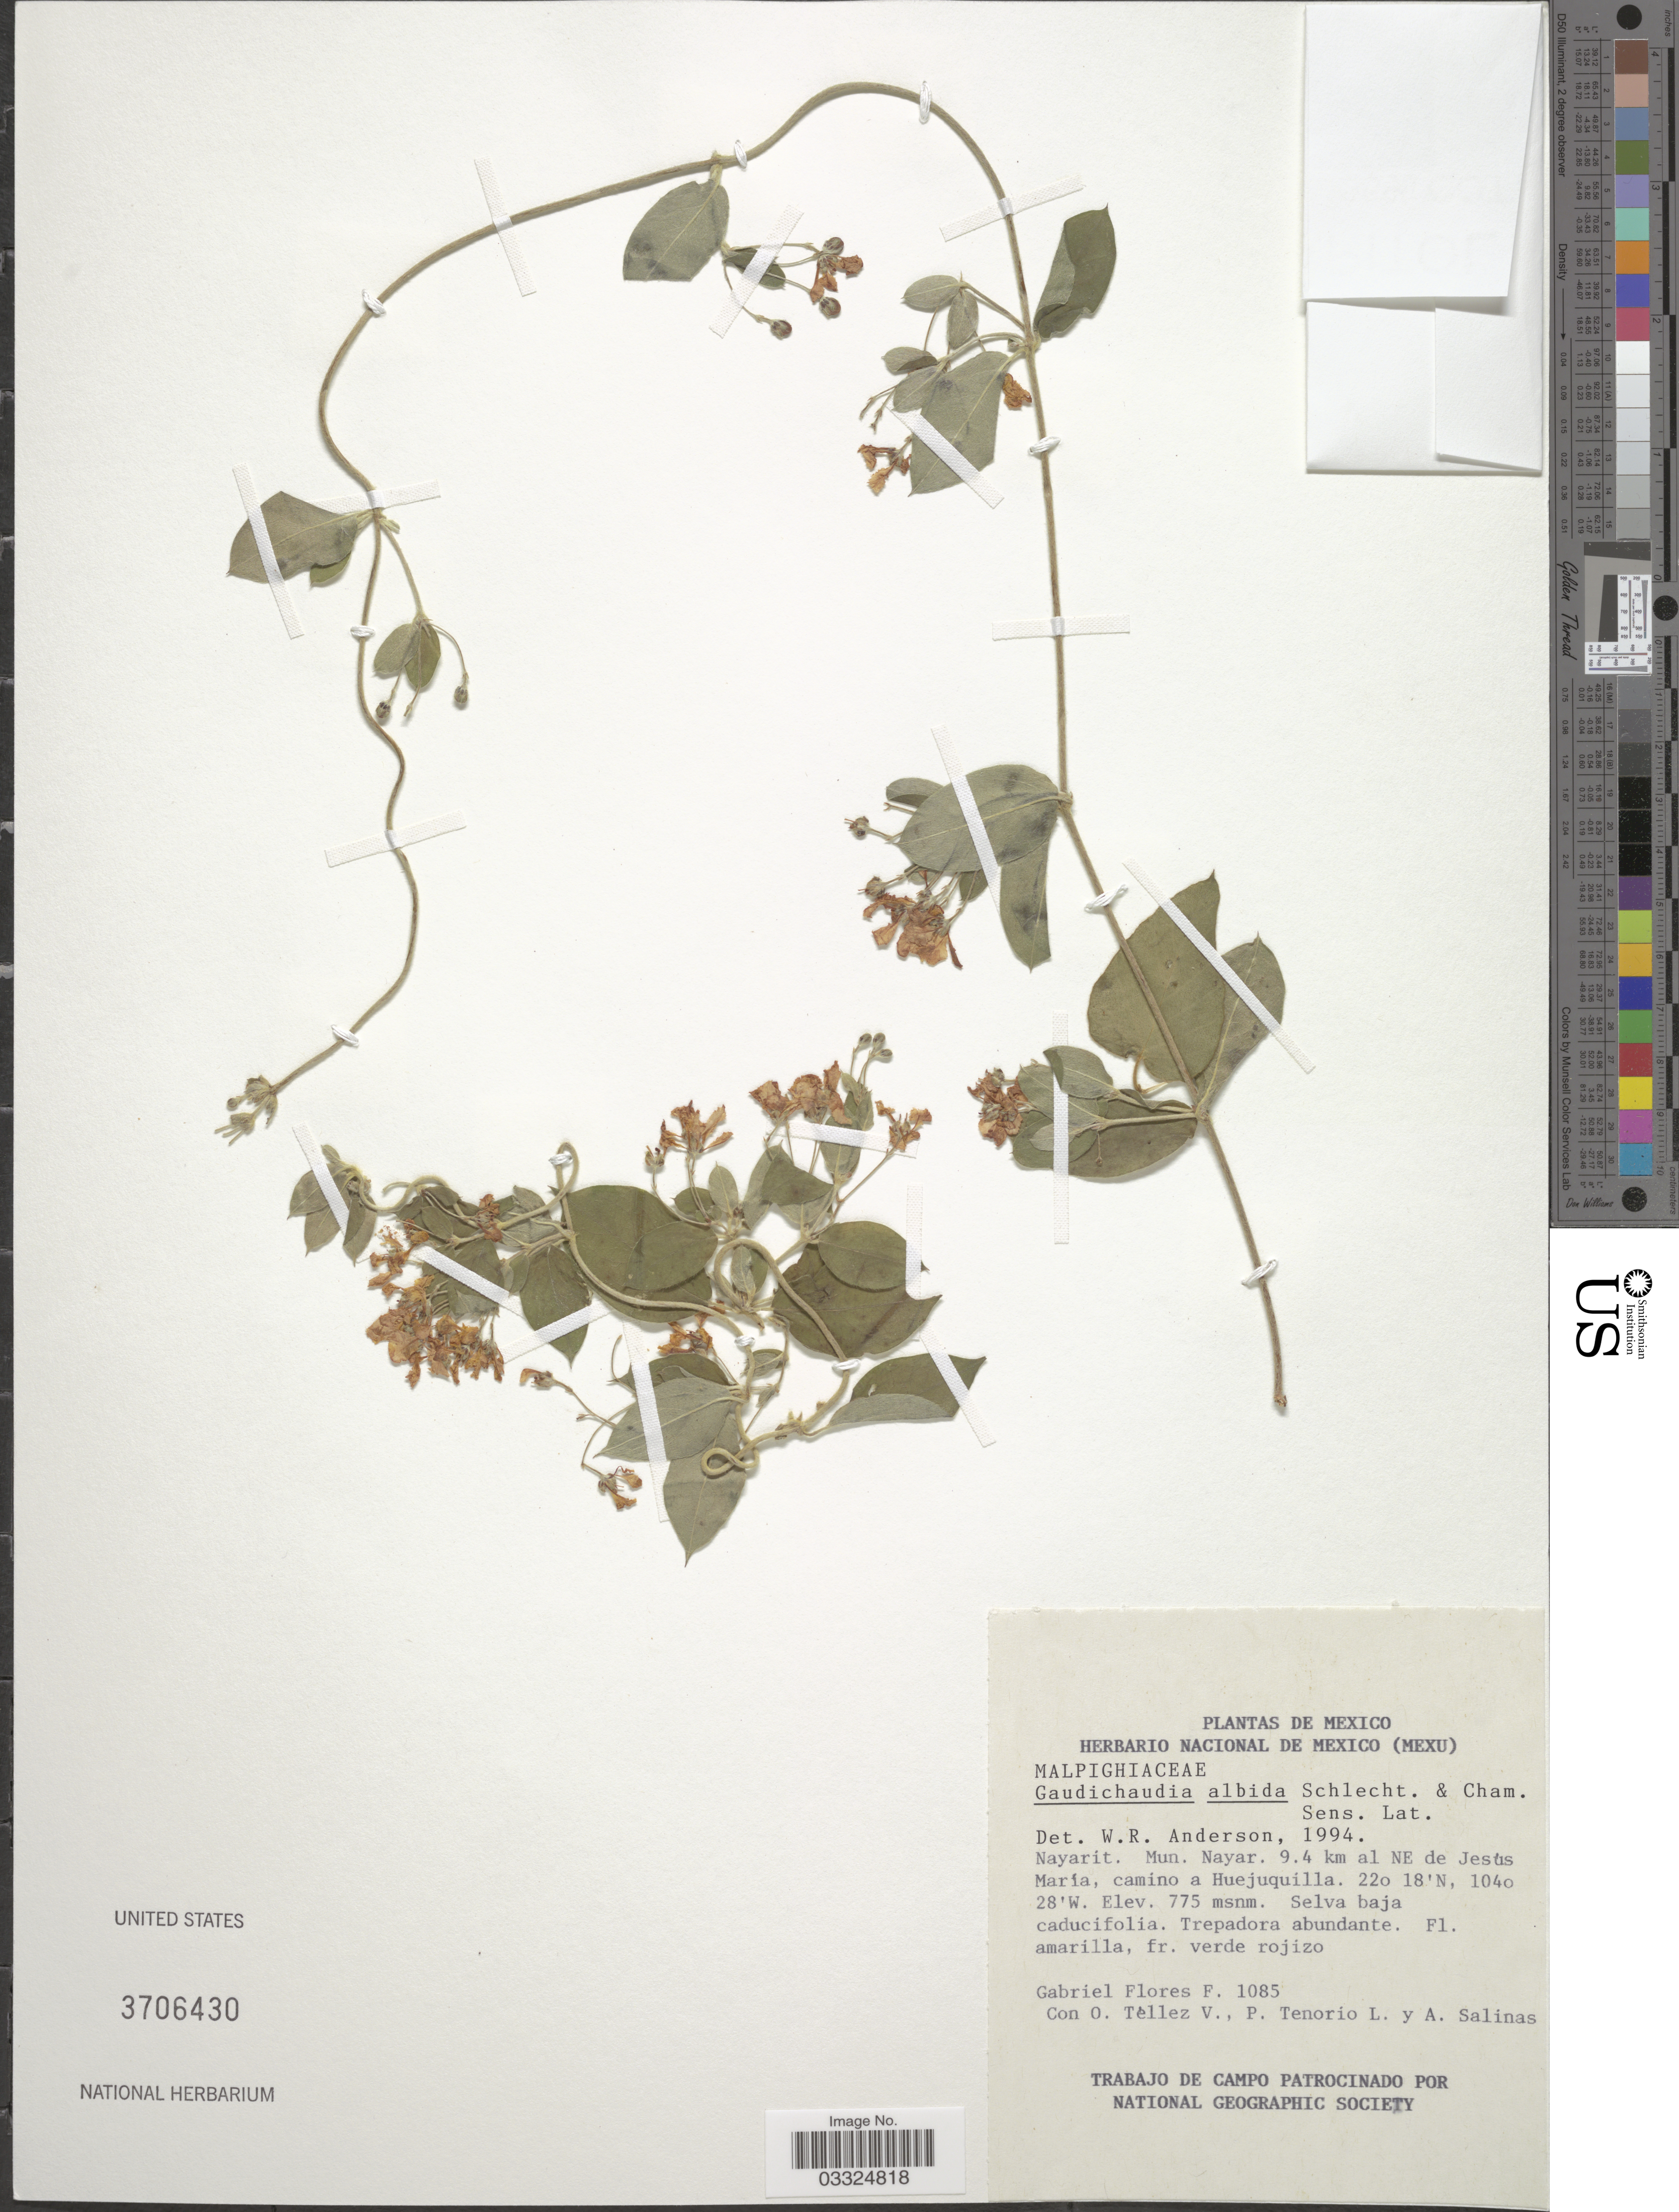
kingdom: Plantae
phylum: Tracheophyta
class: Magnoliopsida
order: Malpighiales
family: Malpighiaceae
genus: Gaudichaudia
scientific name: Gaudichaudia albida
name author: Schltdl. & Cham.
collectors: G. Flores F., O. Téllez V., P. Tenorio L. & A. Salinas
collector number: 1085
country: Mexico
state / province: Nayarit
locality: Mun. Nayar. 9.4 km al NE de Jesús María, camino a Huejuquilla.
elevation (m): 775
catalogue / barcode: US 3706430